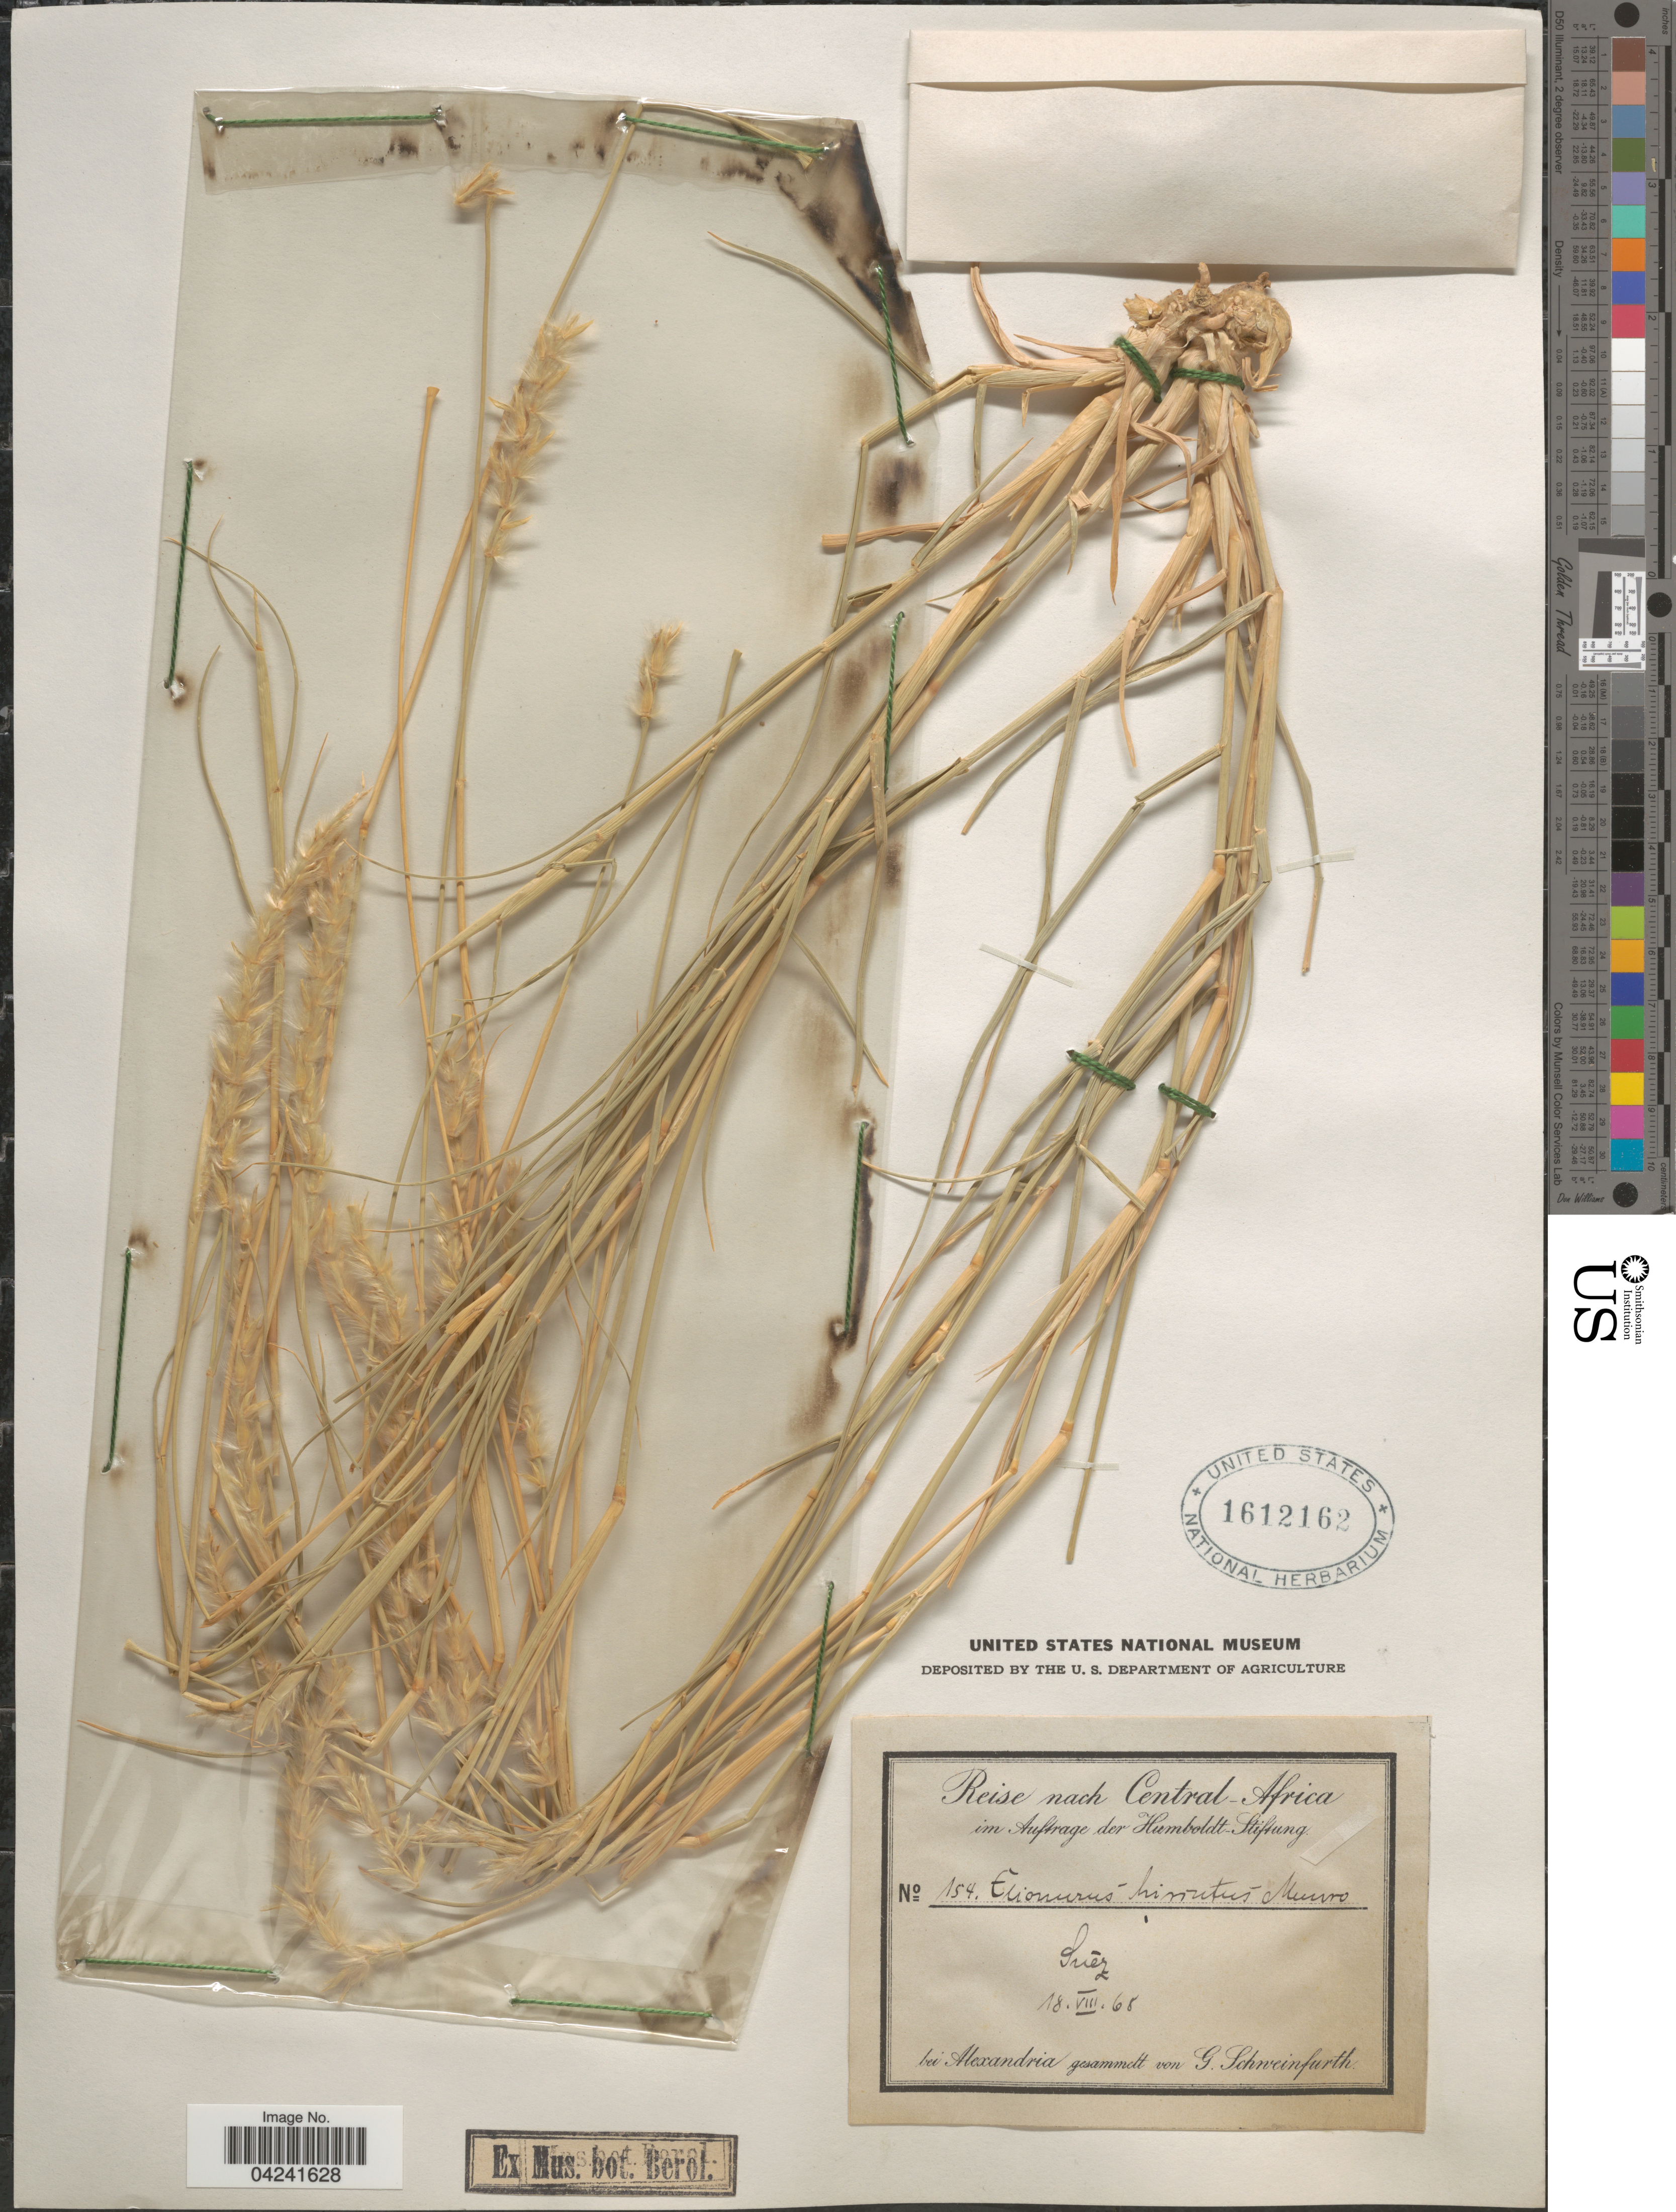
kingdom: Plantae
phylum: Tracheophyta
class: Liliopsida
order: Poales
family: Poaceae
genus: Lasiurus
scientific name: Lasiurus scindicus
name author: Henr.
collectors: G. A. Schweinfurth (herbarium)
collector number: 154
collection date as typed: Transcribed d/m/y: 18/8/68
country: Egypt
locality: Reise nach Central Africa im Aufrage der Humboldt- Stiftung. Sŭez. Bei Alexandria.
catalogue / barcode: US 1612162